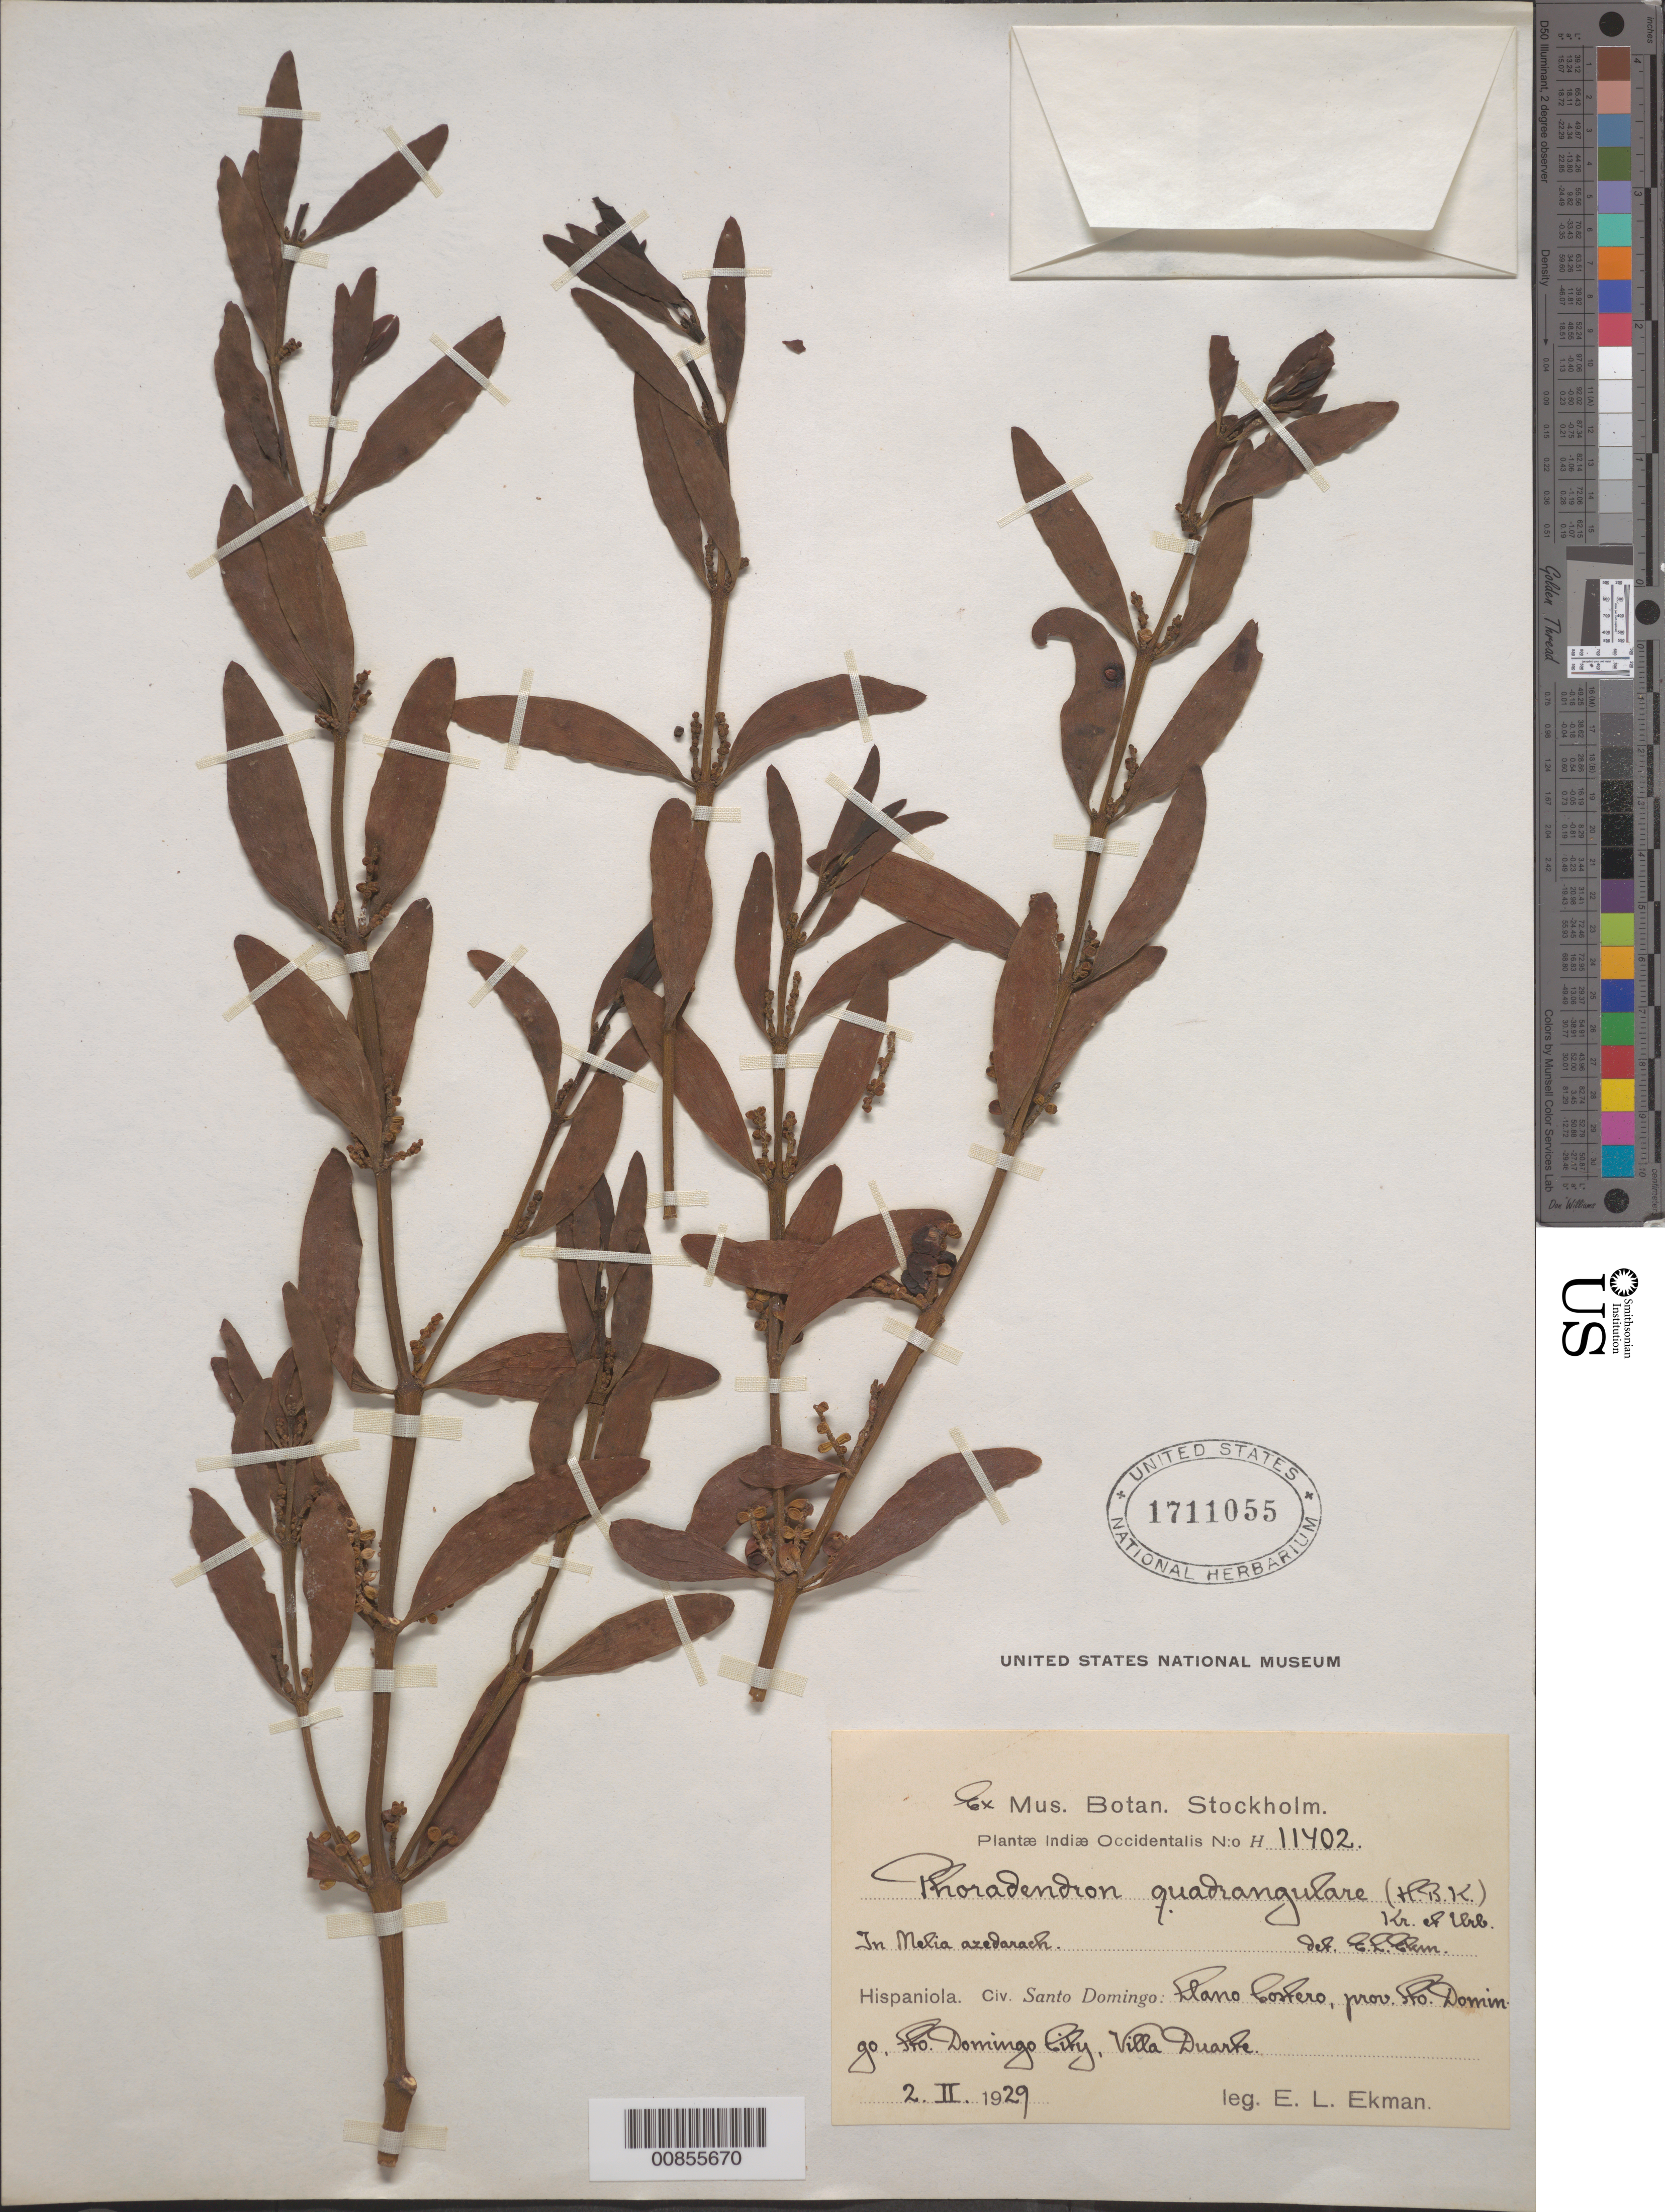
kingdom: Plantae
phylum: Tracheophyta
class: Magnoliopsida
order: Santalales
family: Viscaceae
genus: Phoradendron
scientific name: Phoradendron quadrangulare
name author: (Kunth) Griseb.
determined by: Ekman, E. L.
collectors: E. L. Ekman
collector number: H 11402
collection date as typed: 02 Feb 1929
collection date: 1929-02-02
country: Dominican Republic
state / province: Distrito Nacional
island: Hispaniola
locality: Llano Costero, prov. Sto. Domingo (obsolete), Sto. Domingo City, Villa Duarte.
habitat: In Melia azedarach.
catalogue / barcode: US 1711055